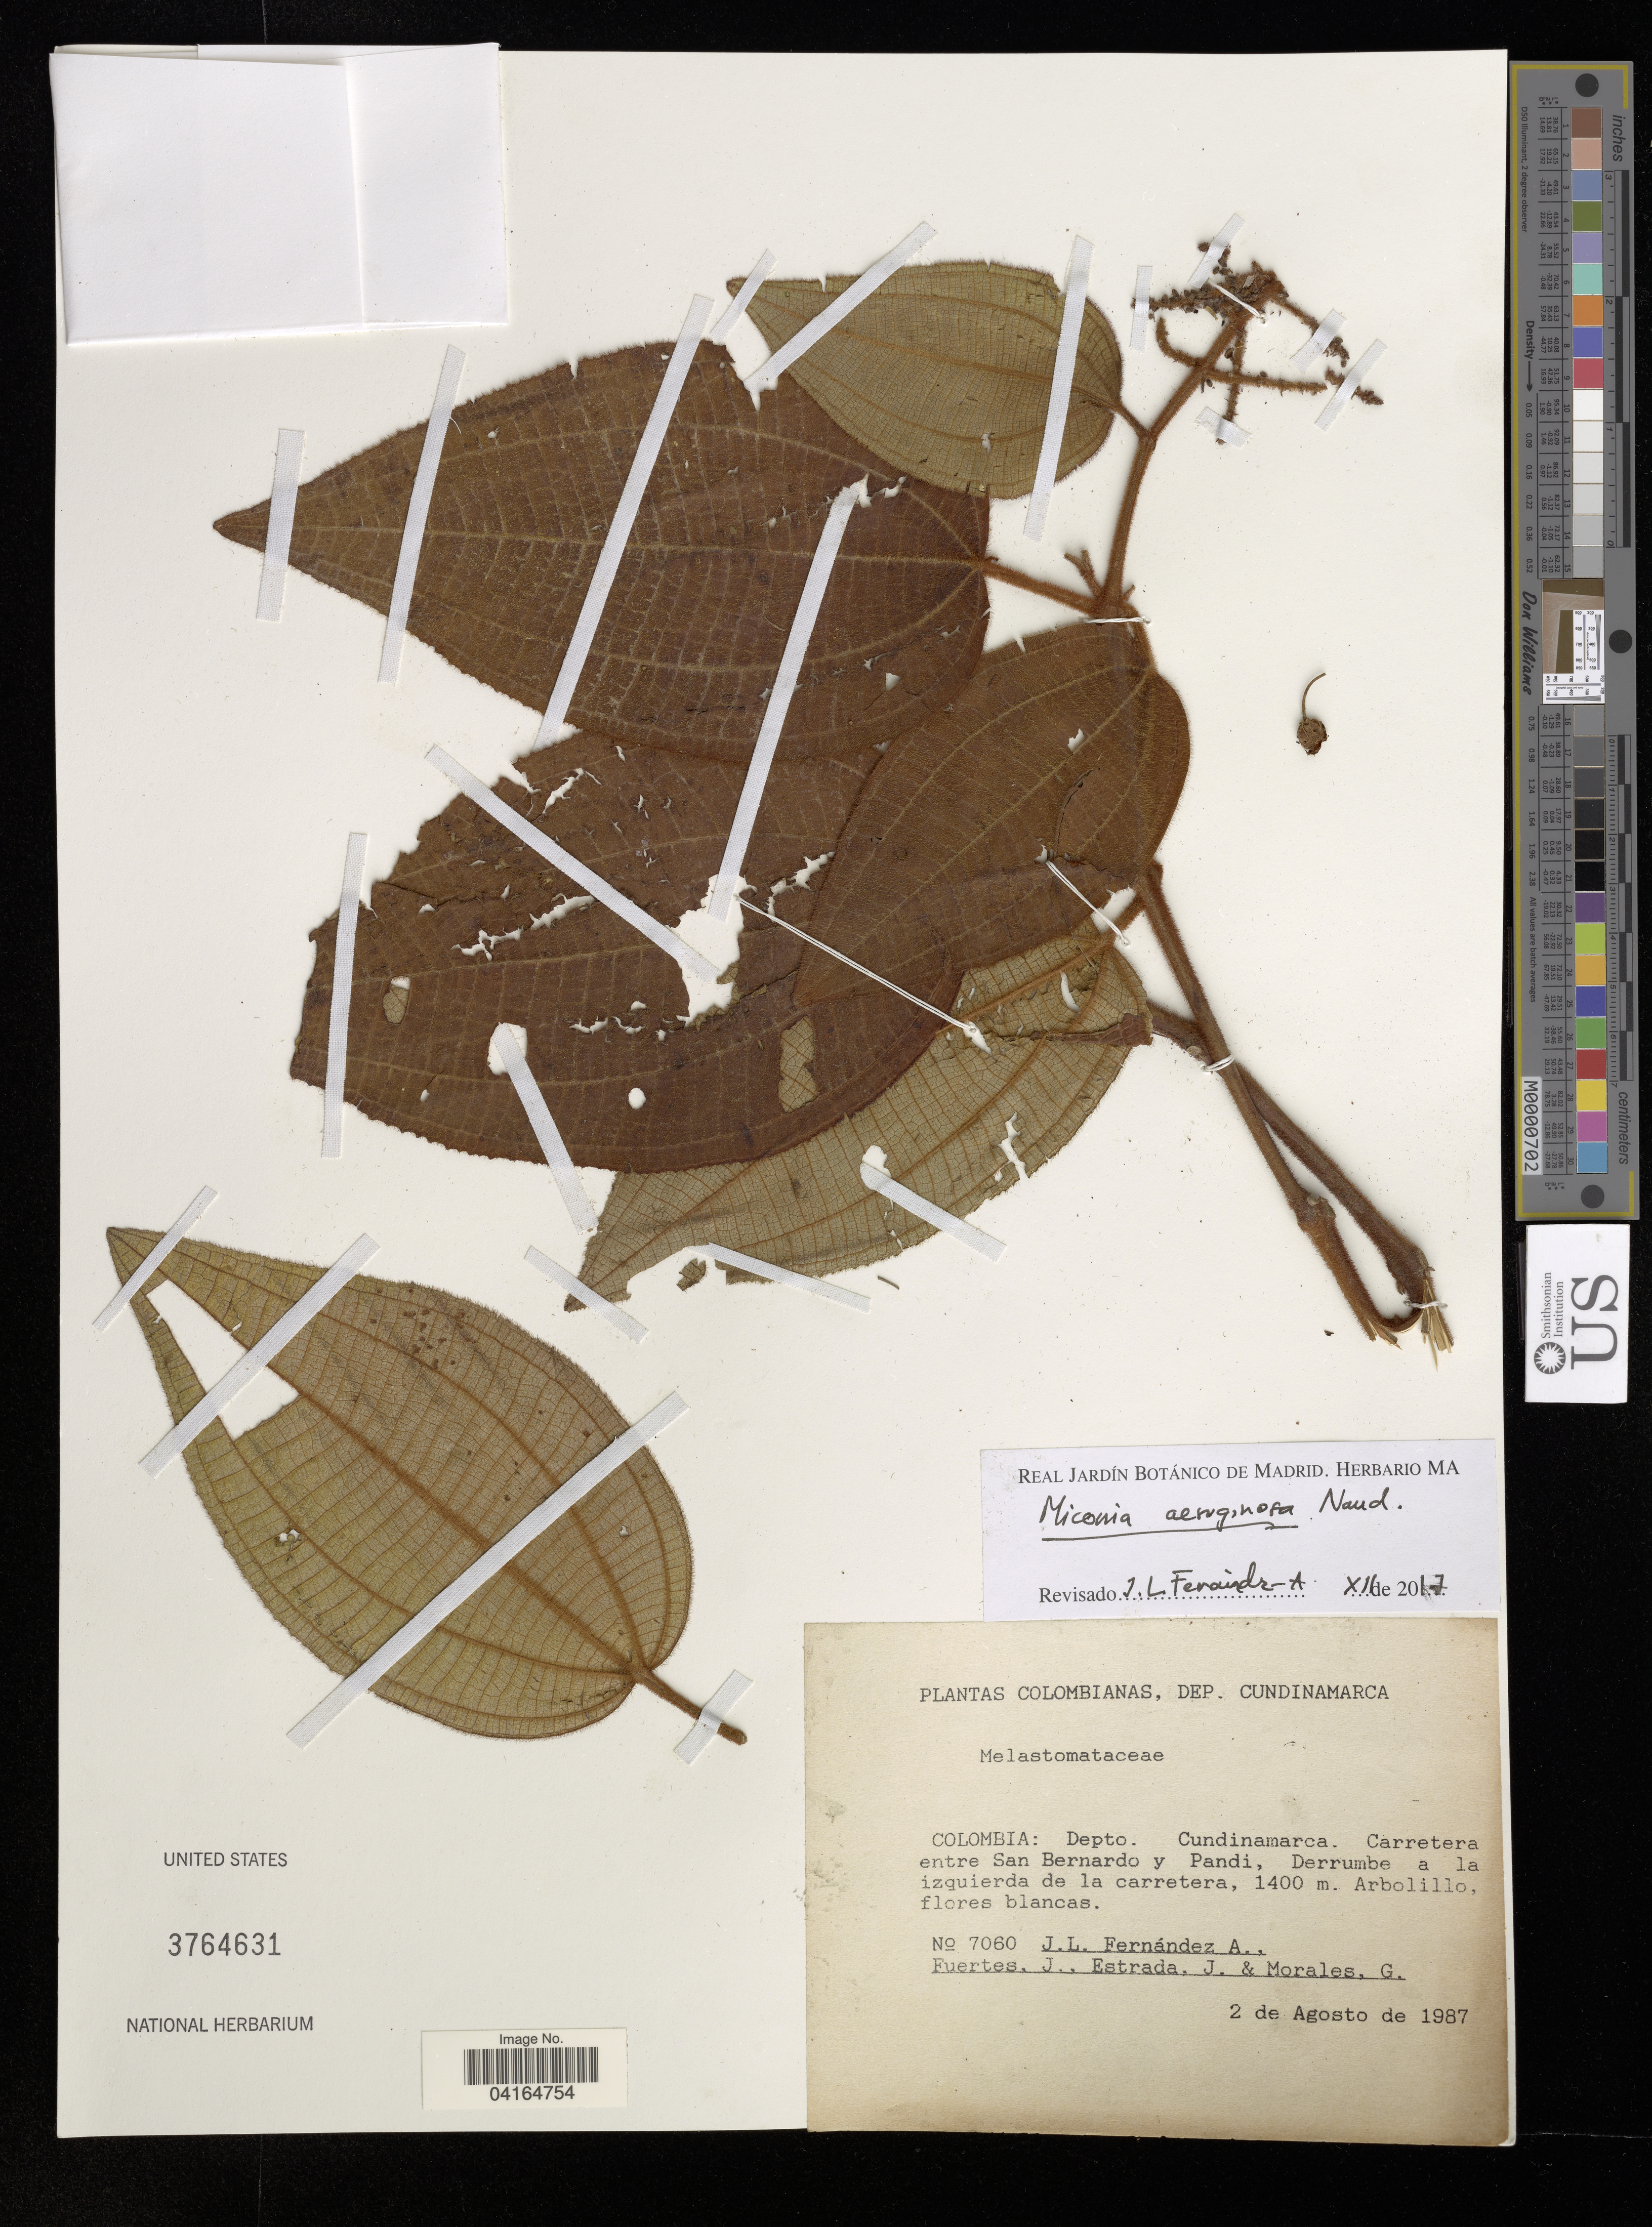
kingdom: Plantae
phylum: Tracheophyta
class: Magnoliopsida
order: Myrtales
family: Melastomataceae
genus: Miconia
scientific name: Miconia aeruginosa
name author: Naudin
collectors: J. L. Fernández-Alonso, J. Fuertes, J. Estrada & G. Morales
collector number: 7060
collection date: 1987-08-02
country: Colombia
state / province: Cundinamarca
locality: Depto. Cundinamarca. Carretera entre San Bernardo y Pandi, Derrumbe a la izquierda de la carretera.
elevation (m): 1400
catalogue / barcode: US 3764631